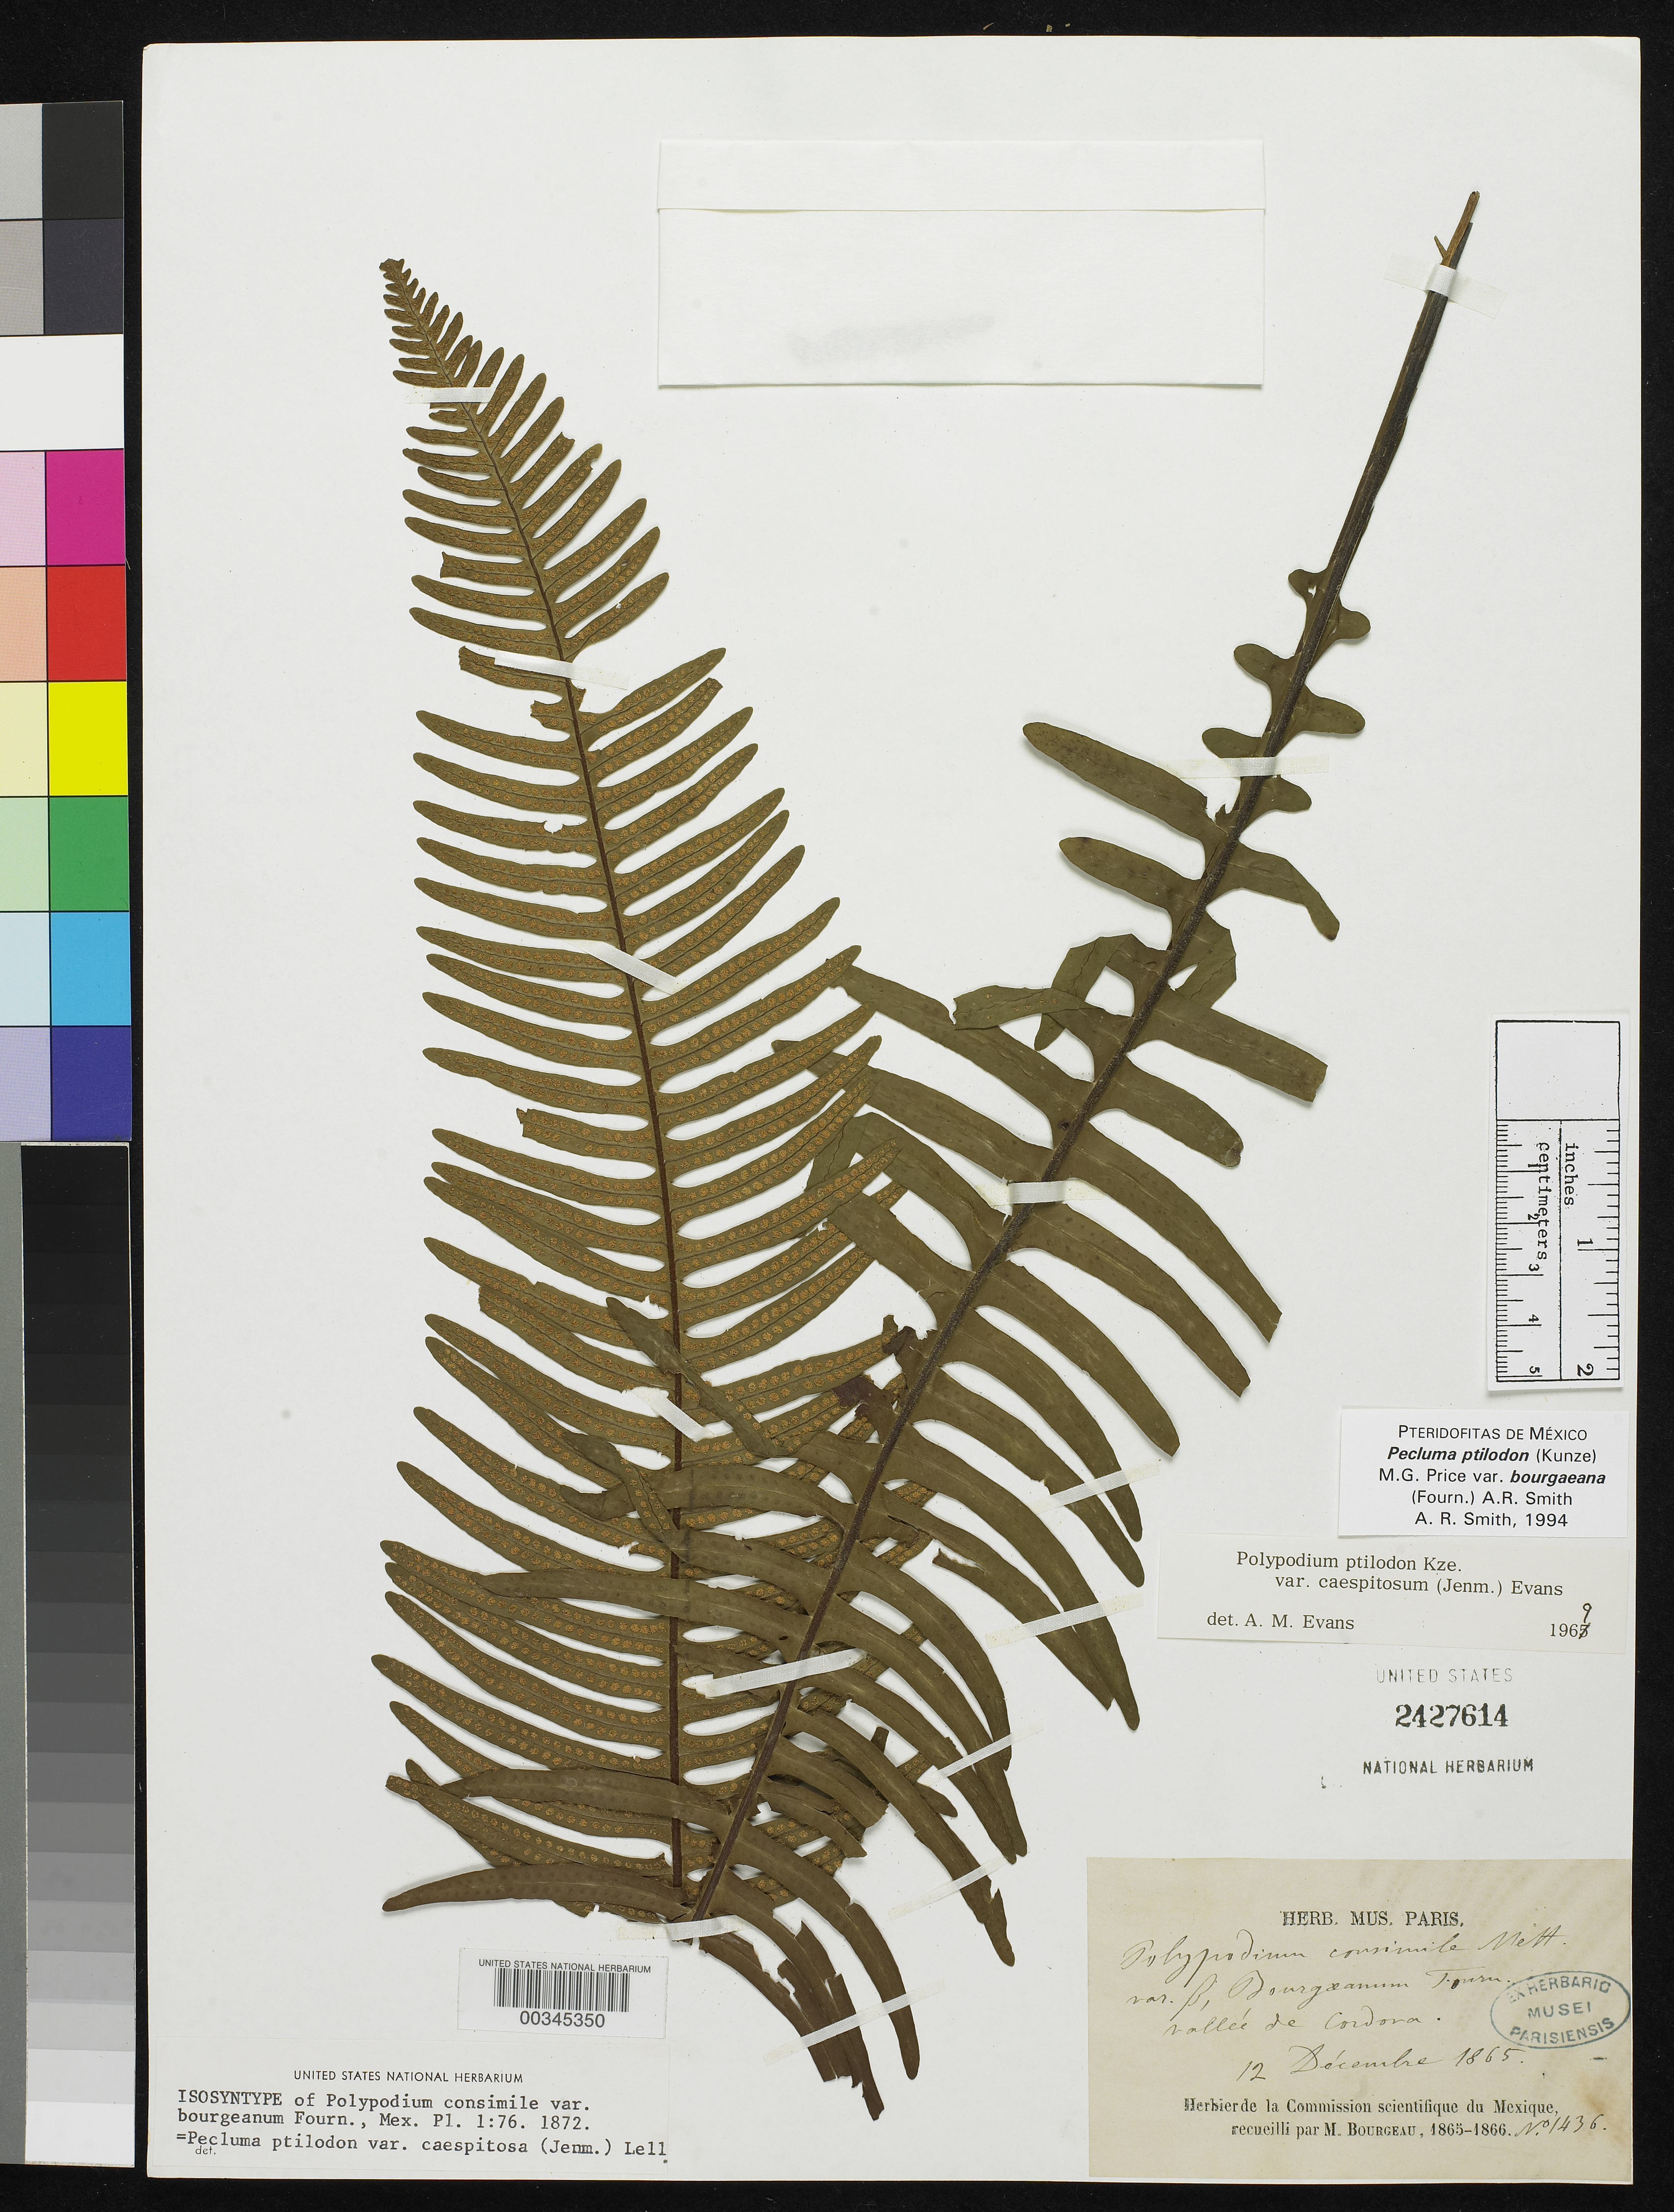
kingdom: Plantae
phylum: Tracheophyta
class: Polypodiopsida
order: Polypodiales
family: Polypodiaceae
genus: Polypodium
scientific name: Polypodium consimile var. bourgaeanum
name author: E. Fourn.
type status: Syntype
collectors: E. Bourgeau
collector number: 1436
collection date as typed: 12 Dec 1865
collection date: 1865-12-12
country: Mexico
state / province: Veracruz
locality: Vallee de Cordova.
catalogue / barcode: US 2427614